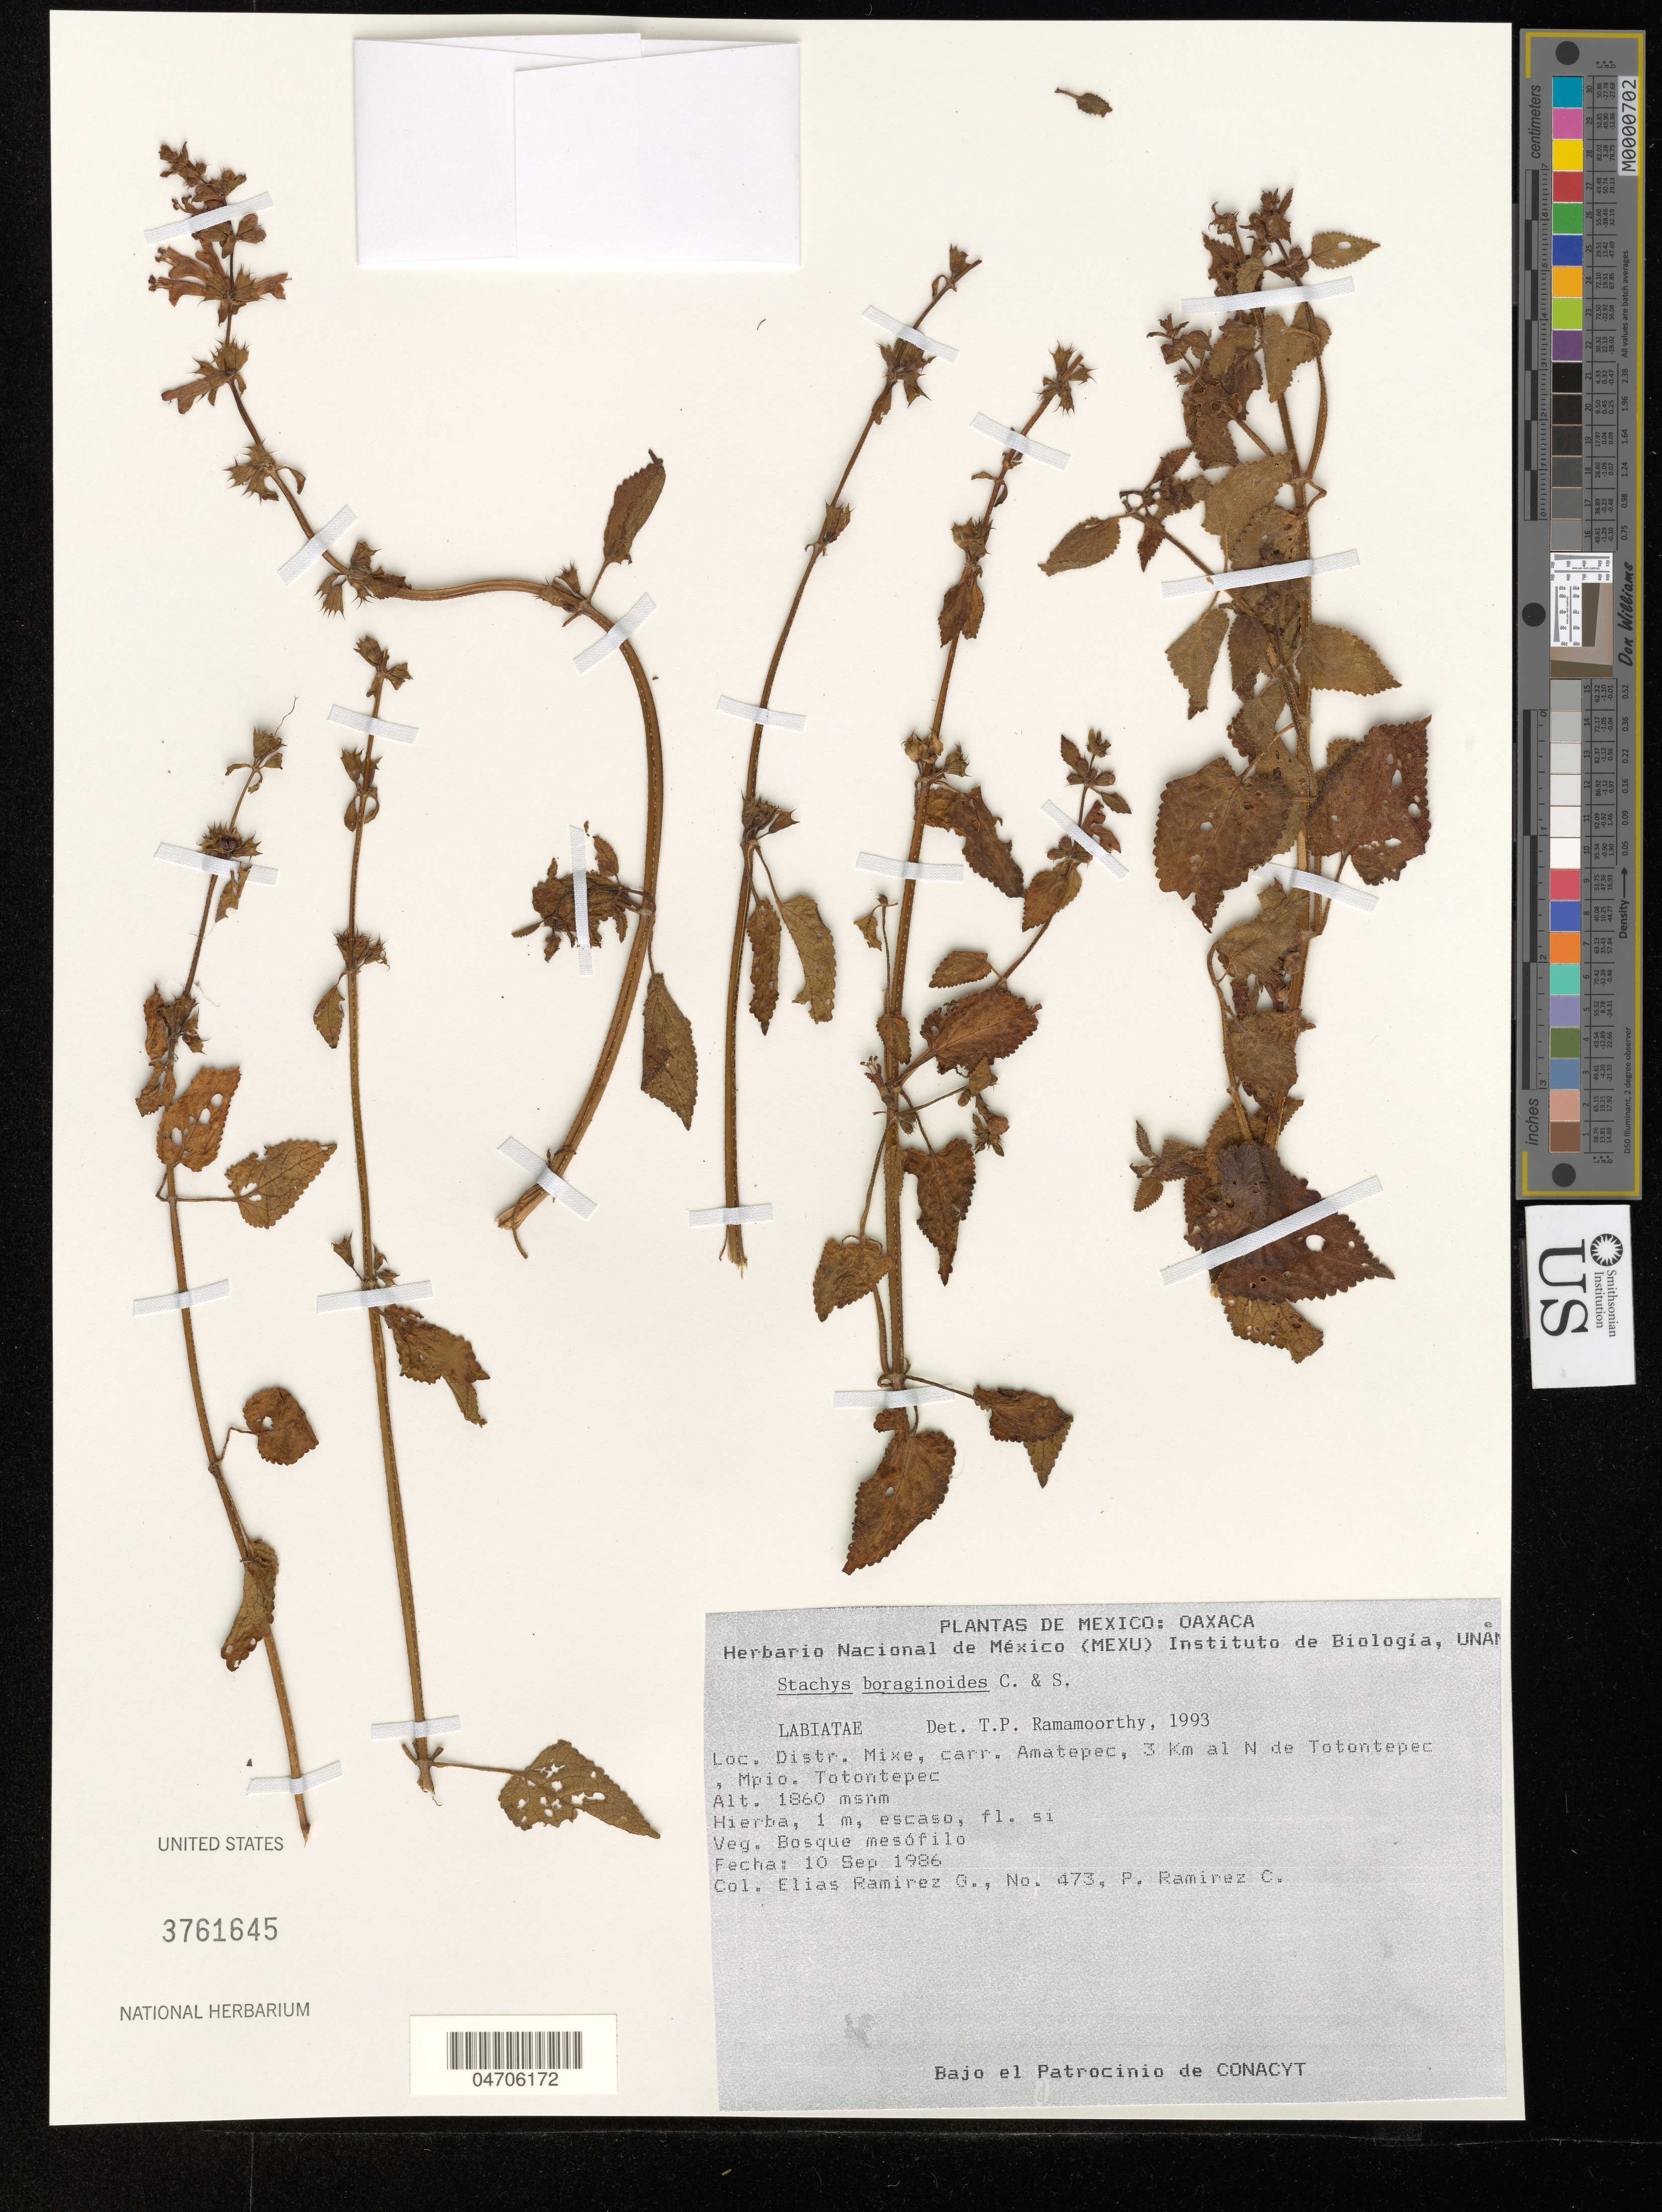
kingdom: Plantae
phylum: Tracheophyta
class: Magnoliopsida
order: Lamiales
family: Lamiaceae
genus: Stachys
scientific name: Stachys boraginoides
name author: Schltdl. & Cham.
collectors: E. Ramirez G. & P. Ramirez C.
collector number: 473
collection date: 1986-09-10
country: Mexico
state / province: Oaxaca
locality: Distr. Mixe, carr. Amatepec, 3 Km al N de Totontepec, Mpio. Totontepec.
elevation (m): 1860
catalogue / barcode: US 3761645